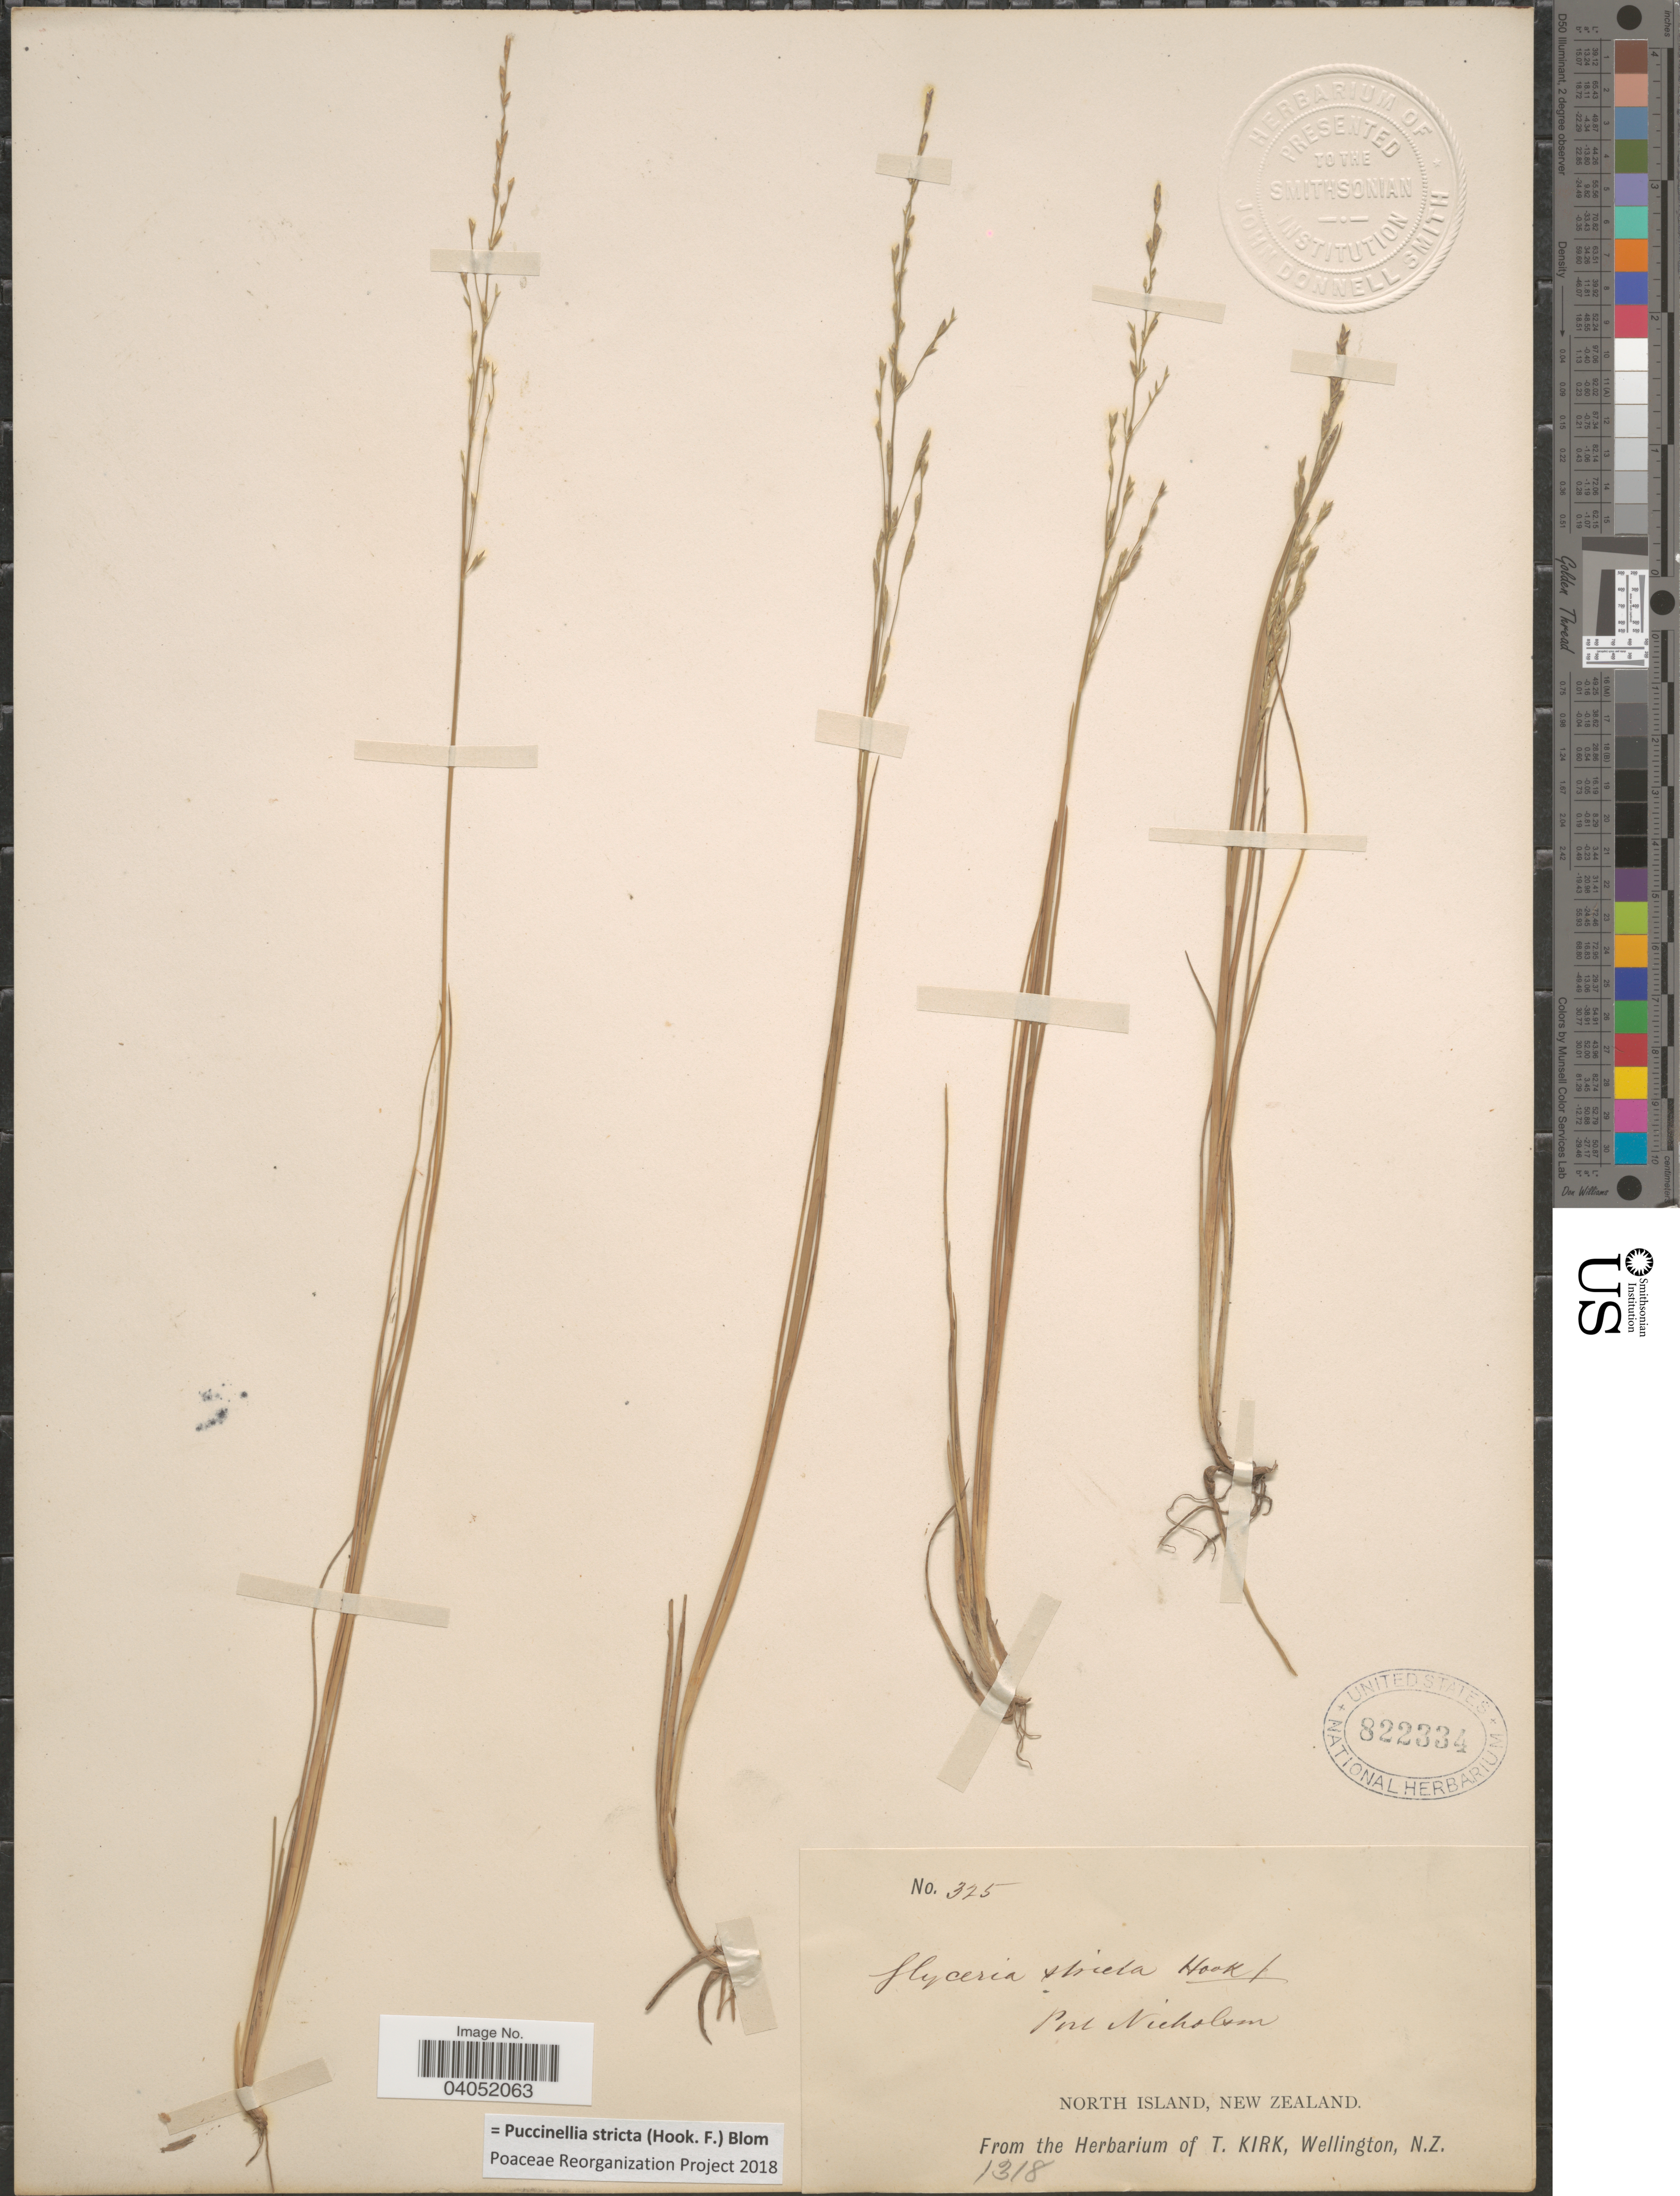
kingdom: Plantae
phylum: Tracheophyta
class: Liliopsida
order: Poales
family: Poaceae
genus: Puccinellia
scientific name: Puccinellia stricta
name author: Keng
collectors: ex herb. T. Kirk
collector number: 325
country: New Zealand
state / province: Wellington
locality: Port Nicholson. North Island.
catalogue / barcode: US 822334